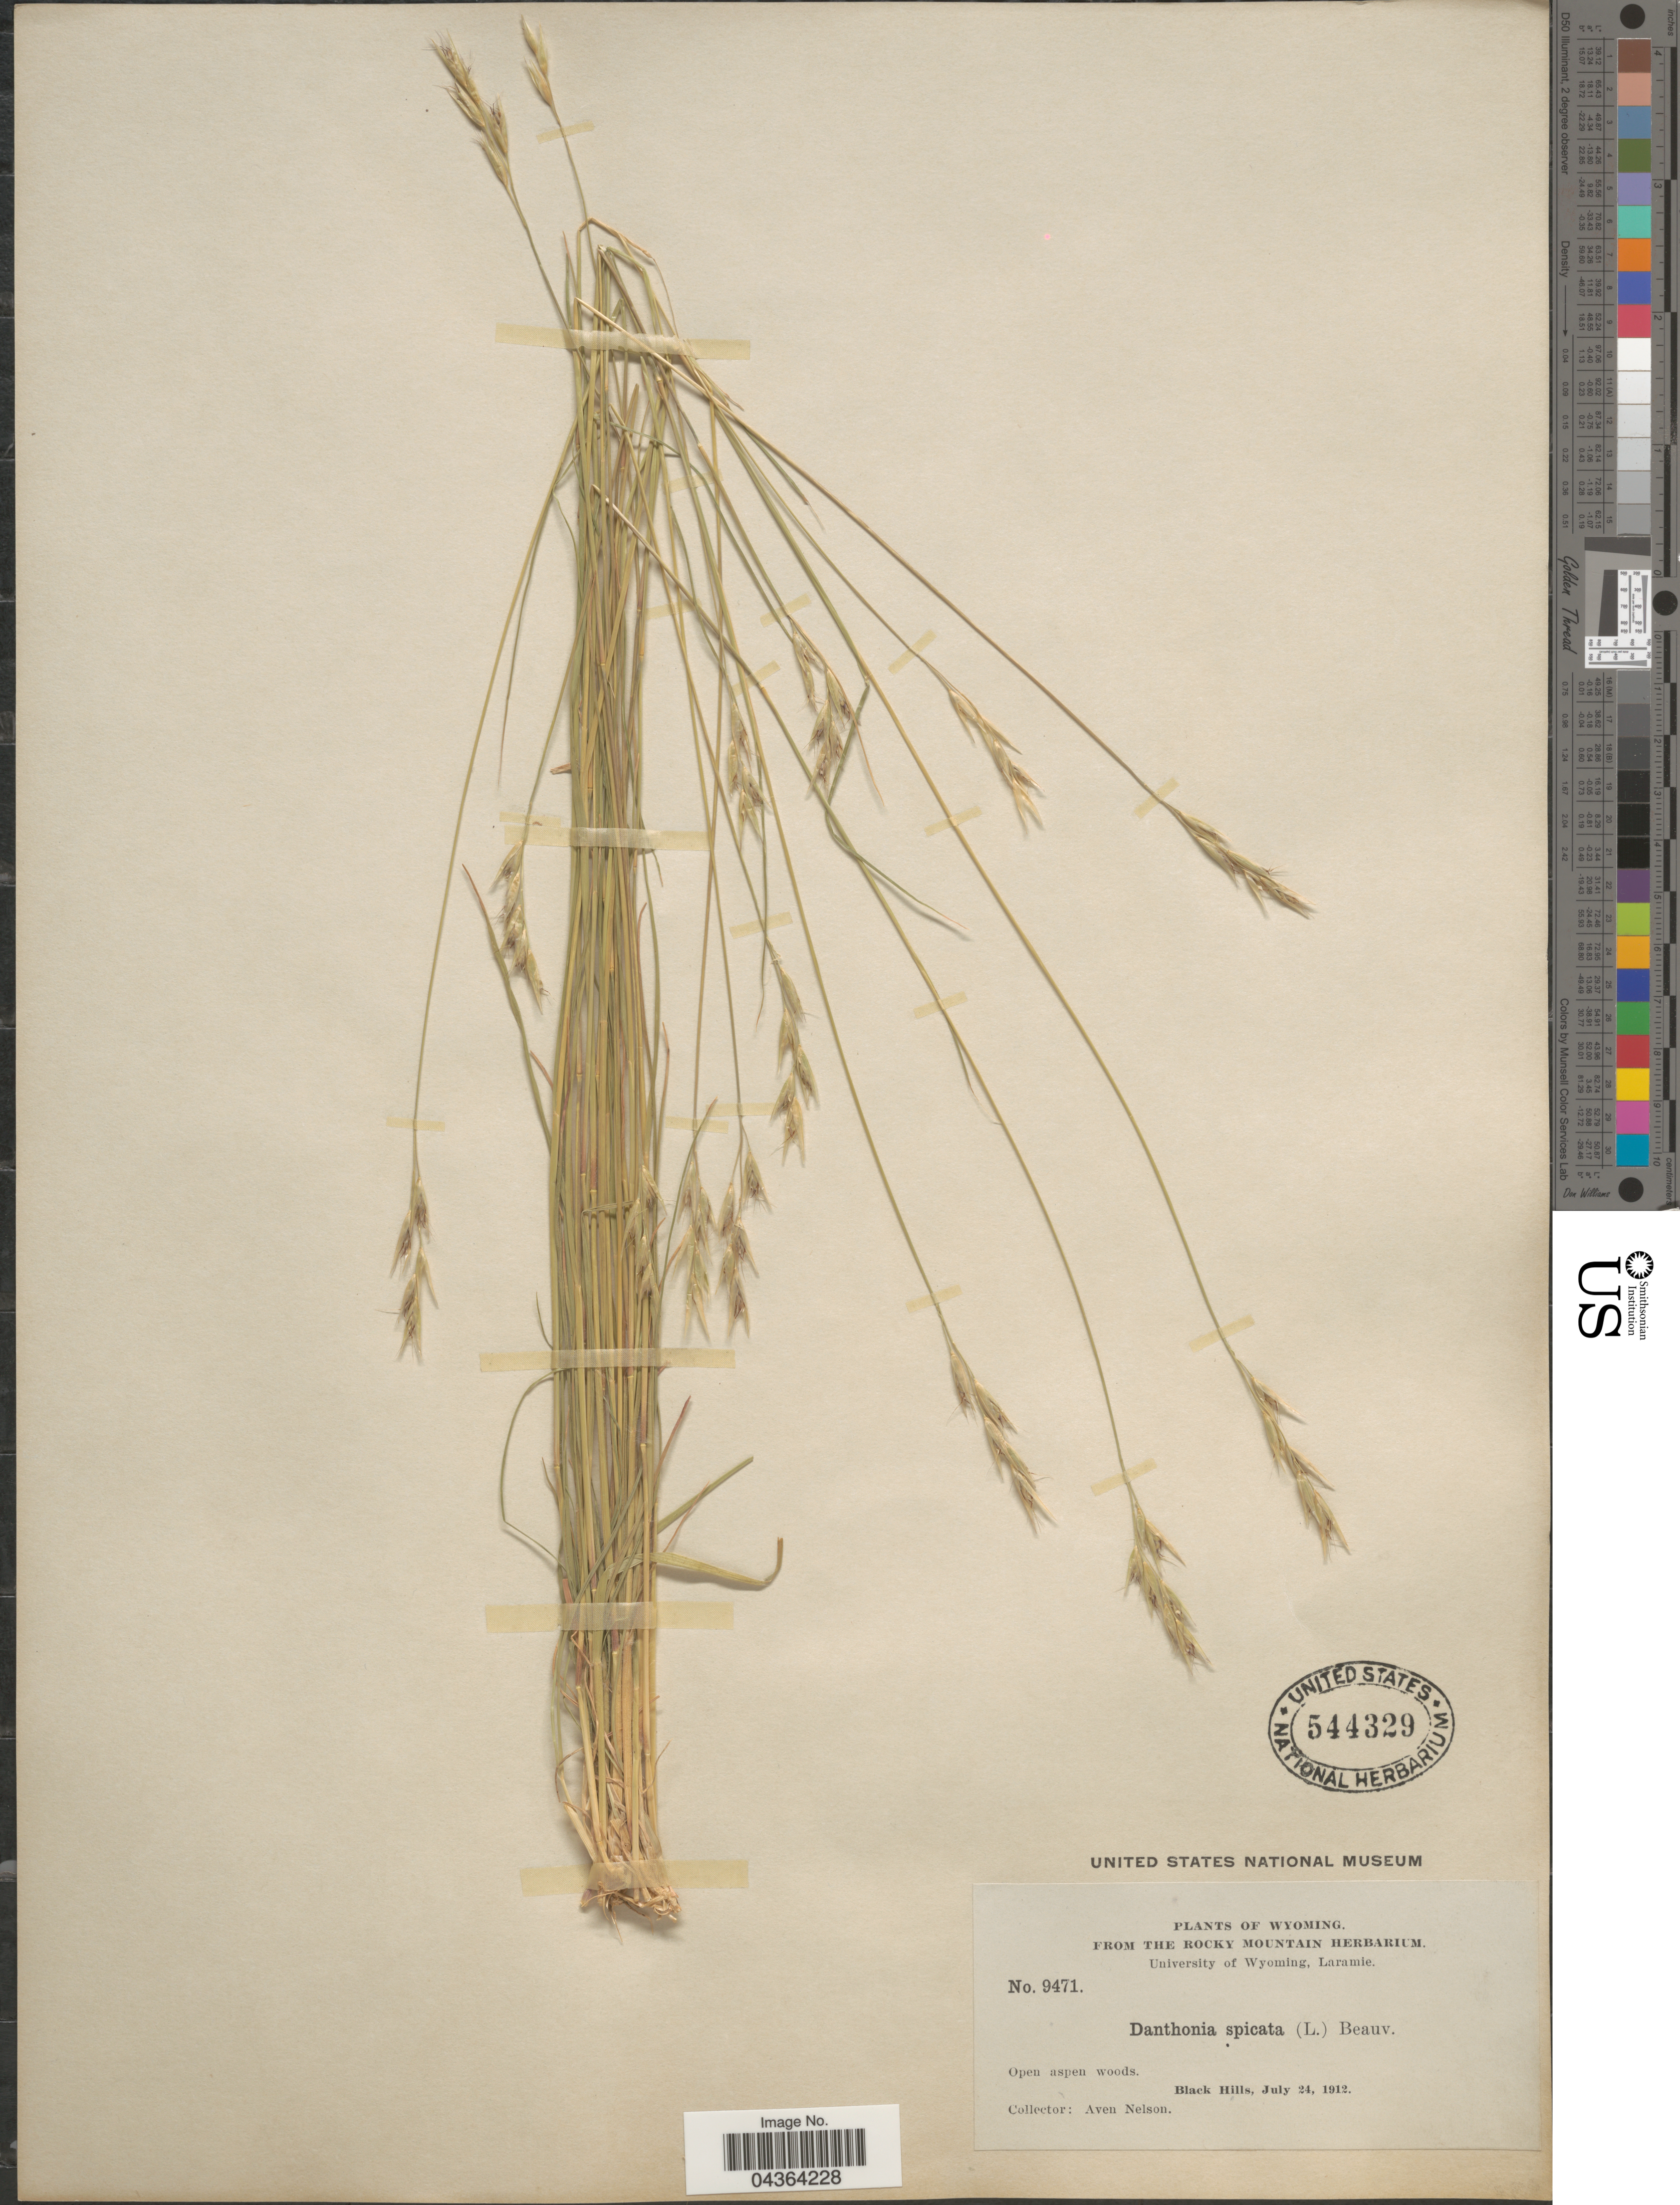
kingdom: Plantae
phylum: Tracheophyta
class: Liliopsida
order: Poales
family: Poaceae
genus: Danthonia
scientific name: Danthonia spicata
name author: (L.) P. Beauv. ex Roem. & Schult.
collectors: A. Nelson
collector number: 9471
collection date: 1912-07-24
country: United States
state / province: Wyoming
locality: Black Hills.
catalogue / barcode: US 544329